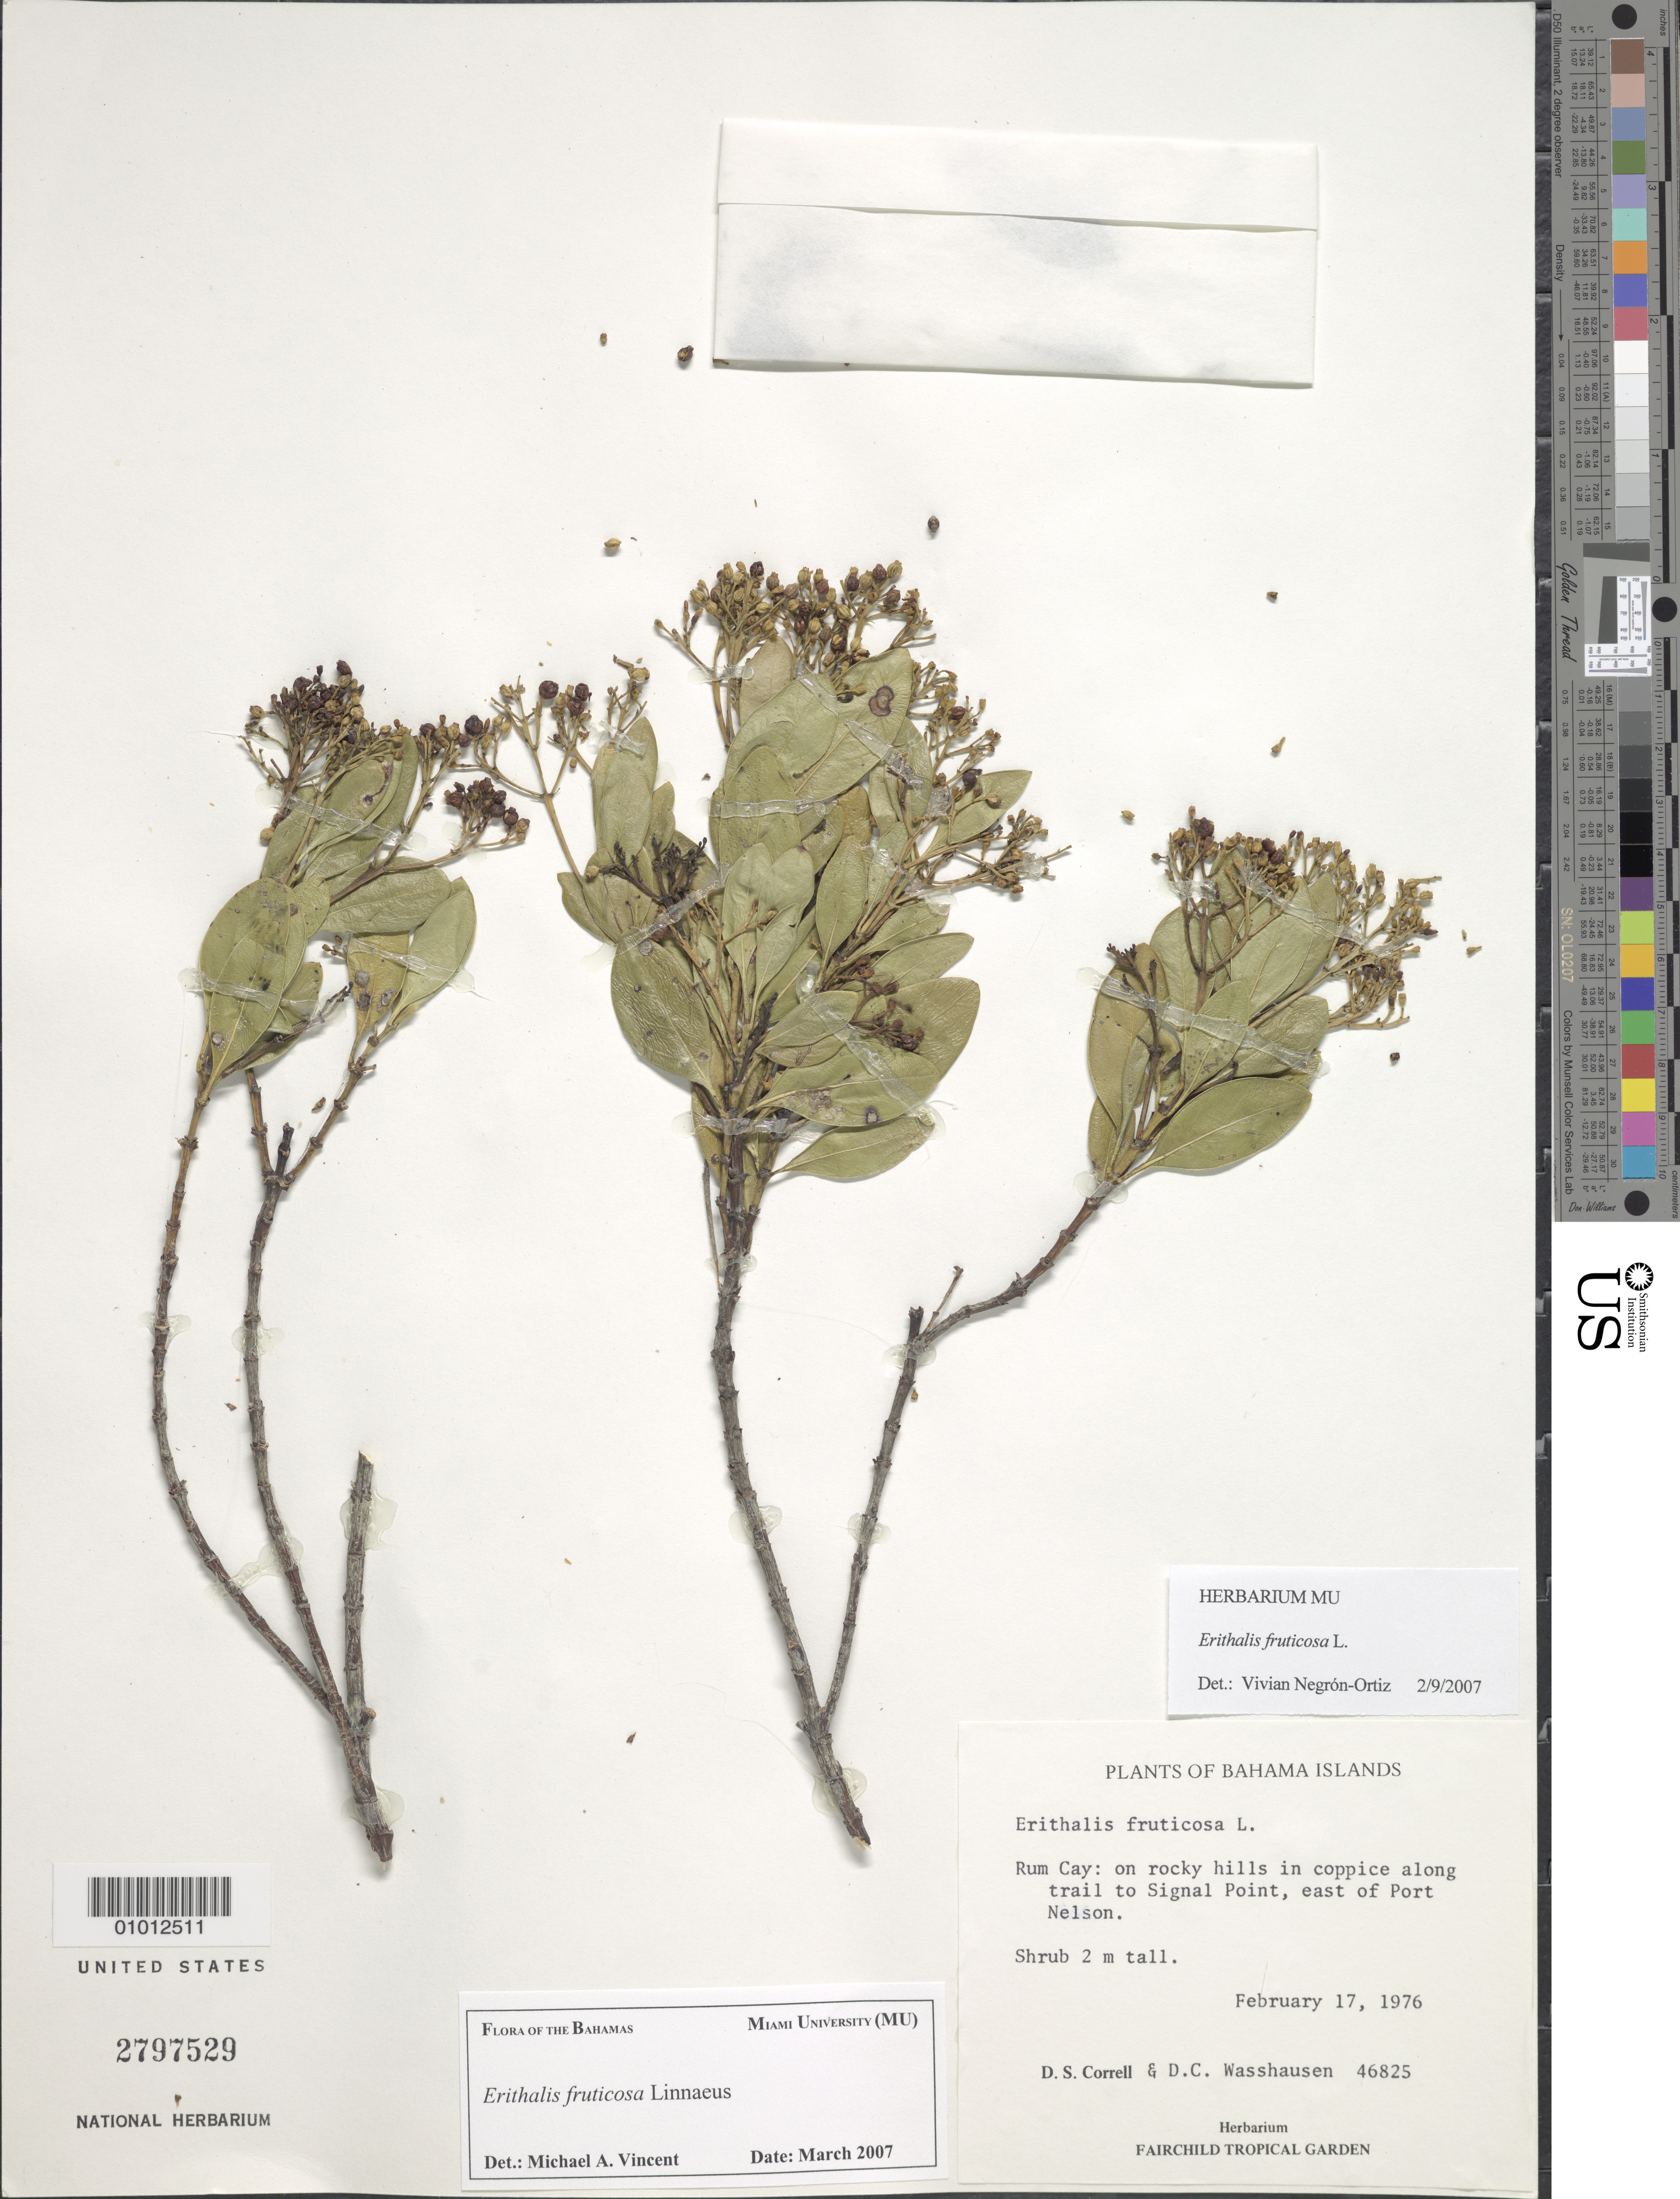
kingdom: Plantae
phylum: Tracheophyta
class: Magnoliopsida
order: Gentianales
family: Rubiaceae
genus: Erithalis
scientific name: Erithalis fruticosa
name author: L.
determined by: Vincent, M. A.; Negrón-Ortiz, V.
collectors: D. S. Correll & D. C. Wasshausen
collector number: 46825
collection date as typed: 17 Feb 1976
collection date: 1976-02-17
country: Bahamas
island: Rum Cay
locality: Trail to Signal Point, east of Port Nelson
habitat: On rocky hills in coppice along trail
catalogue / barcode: US 2797529